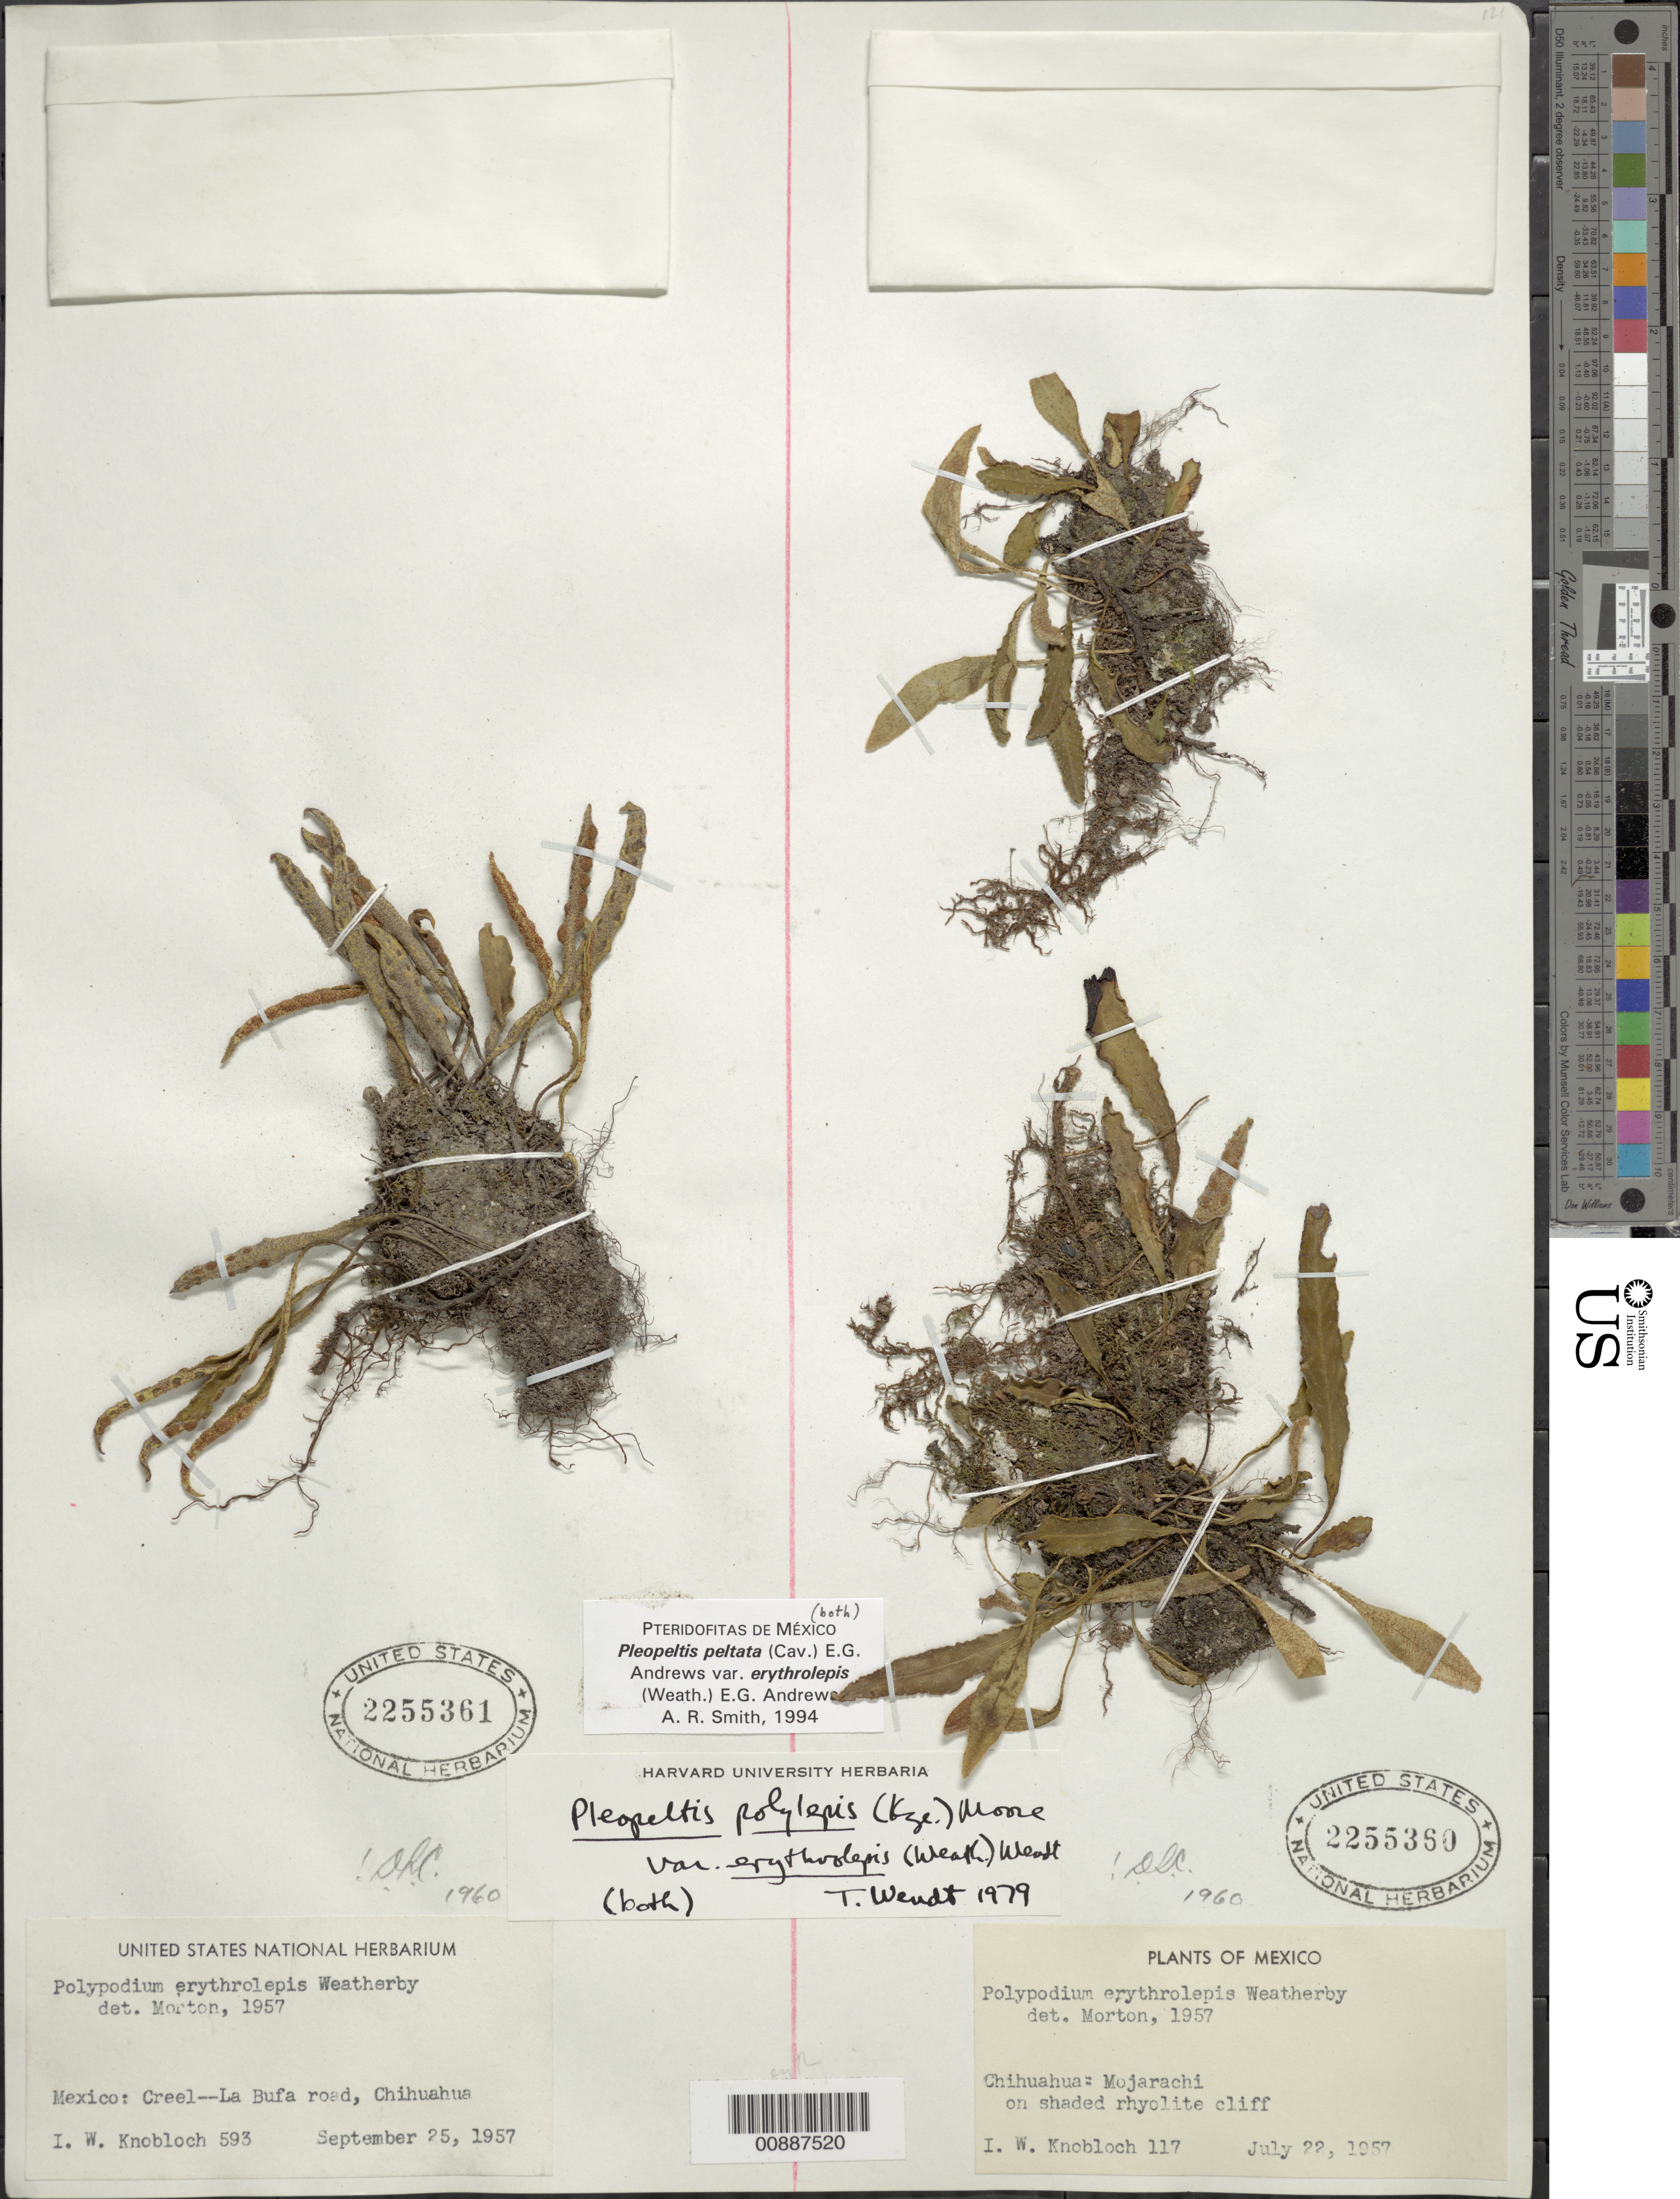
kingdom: Plantae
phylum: Tracheophyta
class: Polypodiopsida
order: Polypodiales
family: Polypodiaceae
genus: Pleopeltis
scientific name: Pleopeltis peltata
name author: Scort.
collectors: I. W. Knobloch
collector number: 117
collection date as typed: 22 Jul 1957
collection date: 1957-07-22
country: Mexico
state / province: Chihuahua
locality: Mojarachi, Chihuahua.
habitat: On shaded rhyolite cliff.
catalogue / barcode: US 2255360